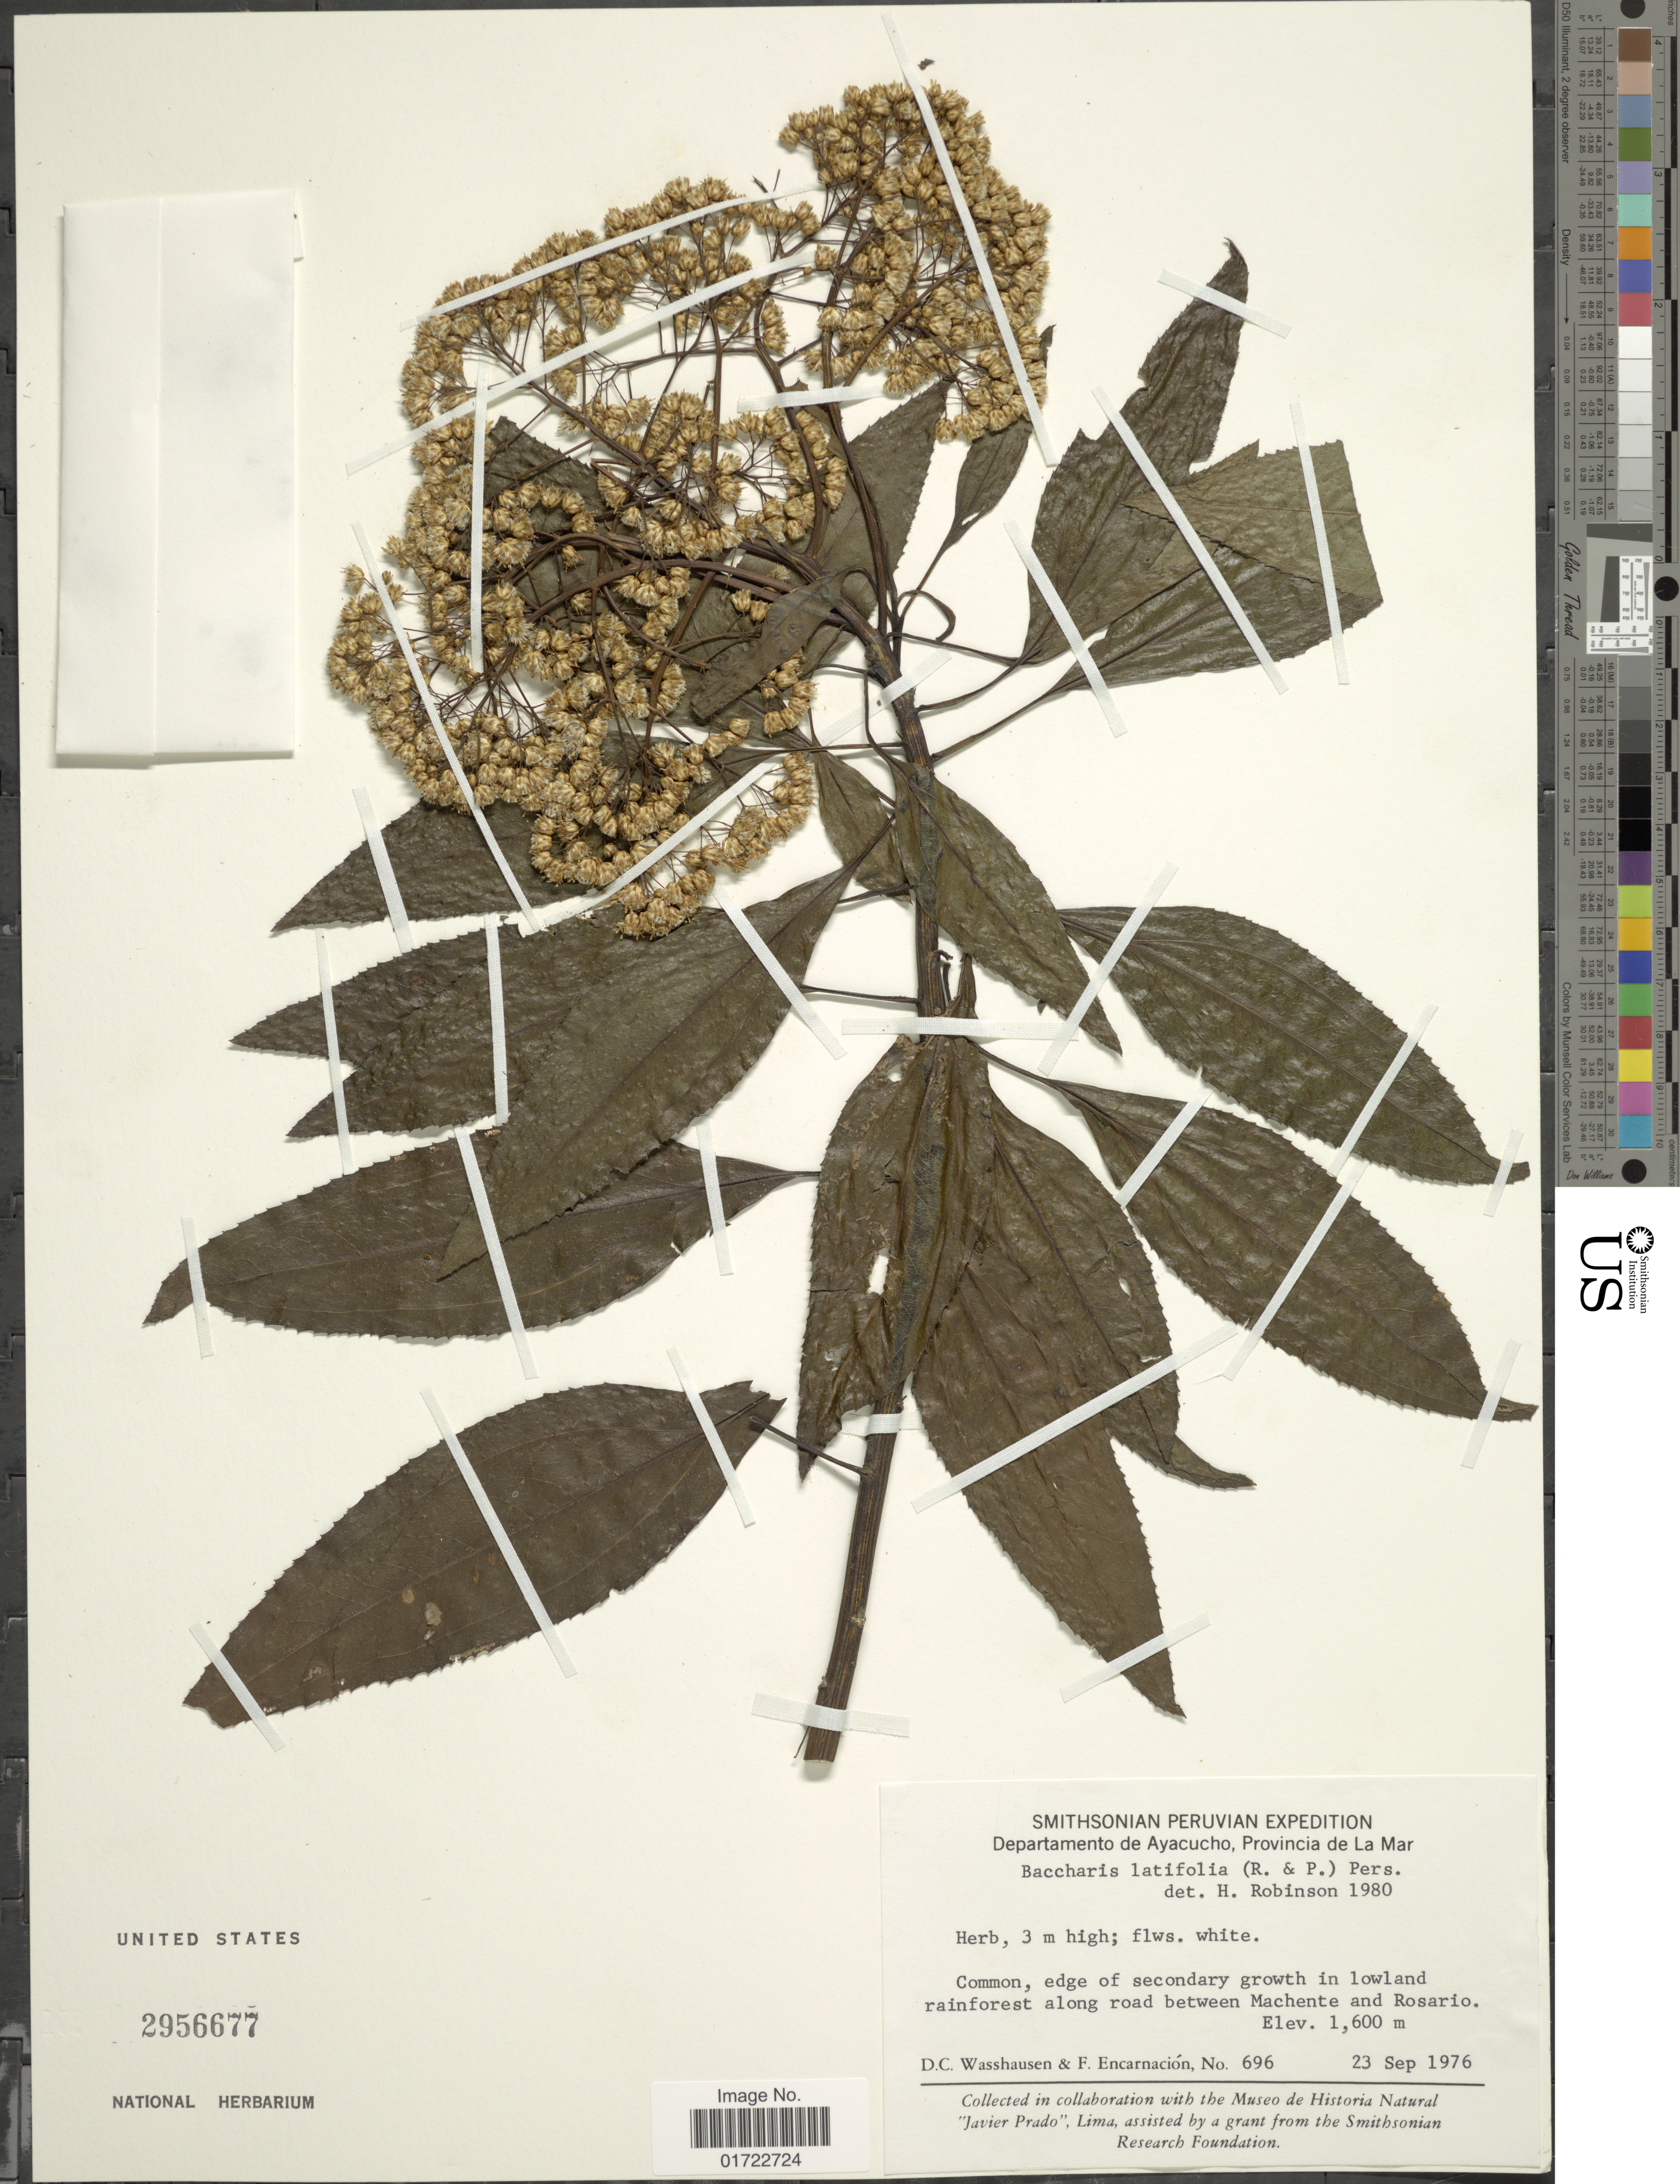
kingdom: Plantae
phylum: Tracheophyta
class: Magnoliopsida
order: Asterales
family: Asteraceae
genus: Baccharis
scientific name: Baccharis latifolia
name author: (Ruiz & Pav.) Pers.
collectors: D. C. Wasshausen & F. Encarnación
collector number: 696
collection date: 1976-09-23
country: Peru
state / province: Ayacucho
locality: Departamento de Ayacucho, Provincia de La Mar, along road between Machente and Rosario.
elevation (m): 1600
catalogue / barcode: US 2956677